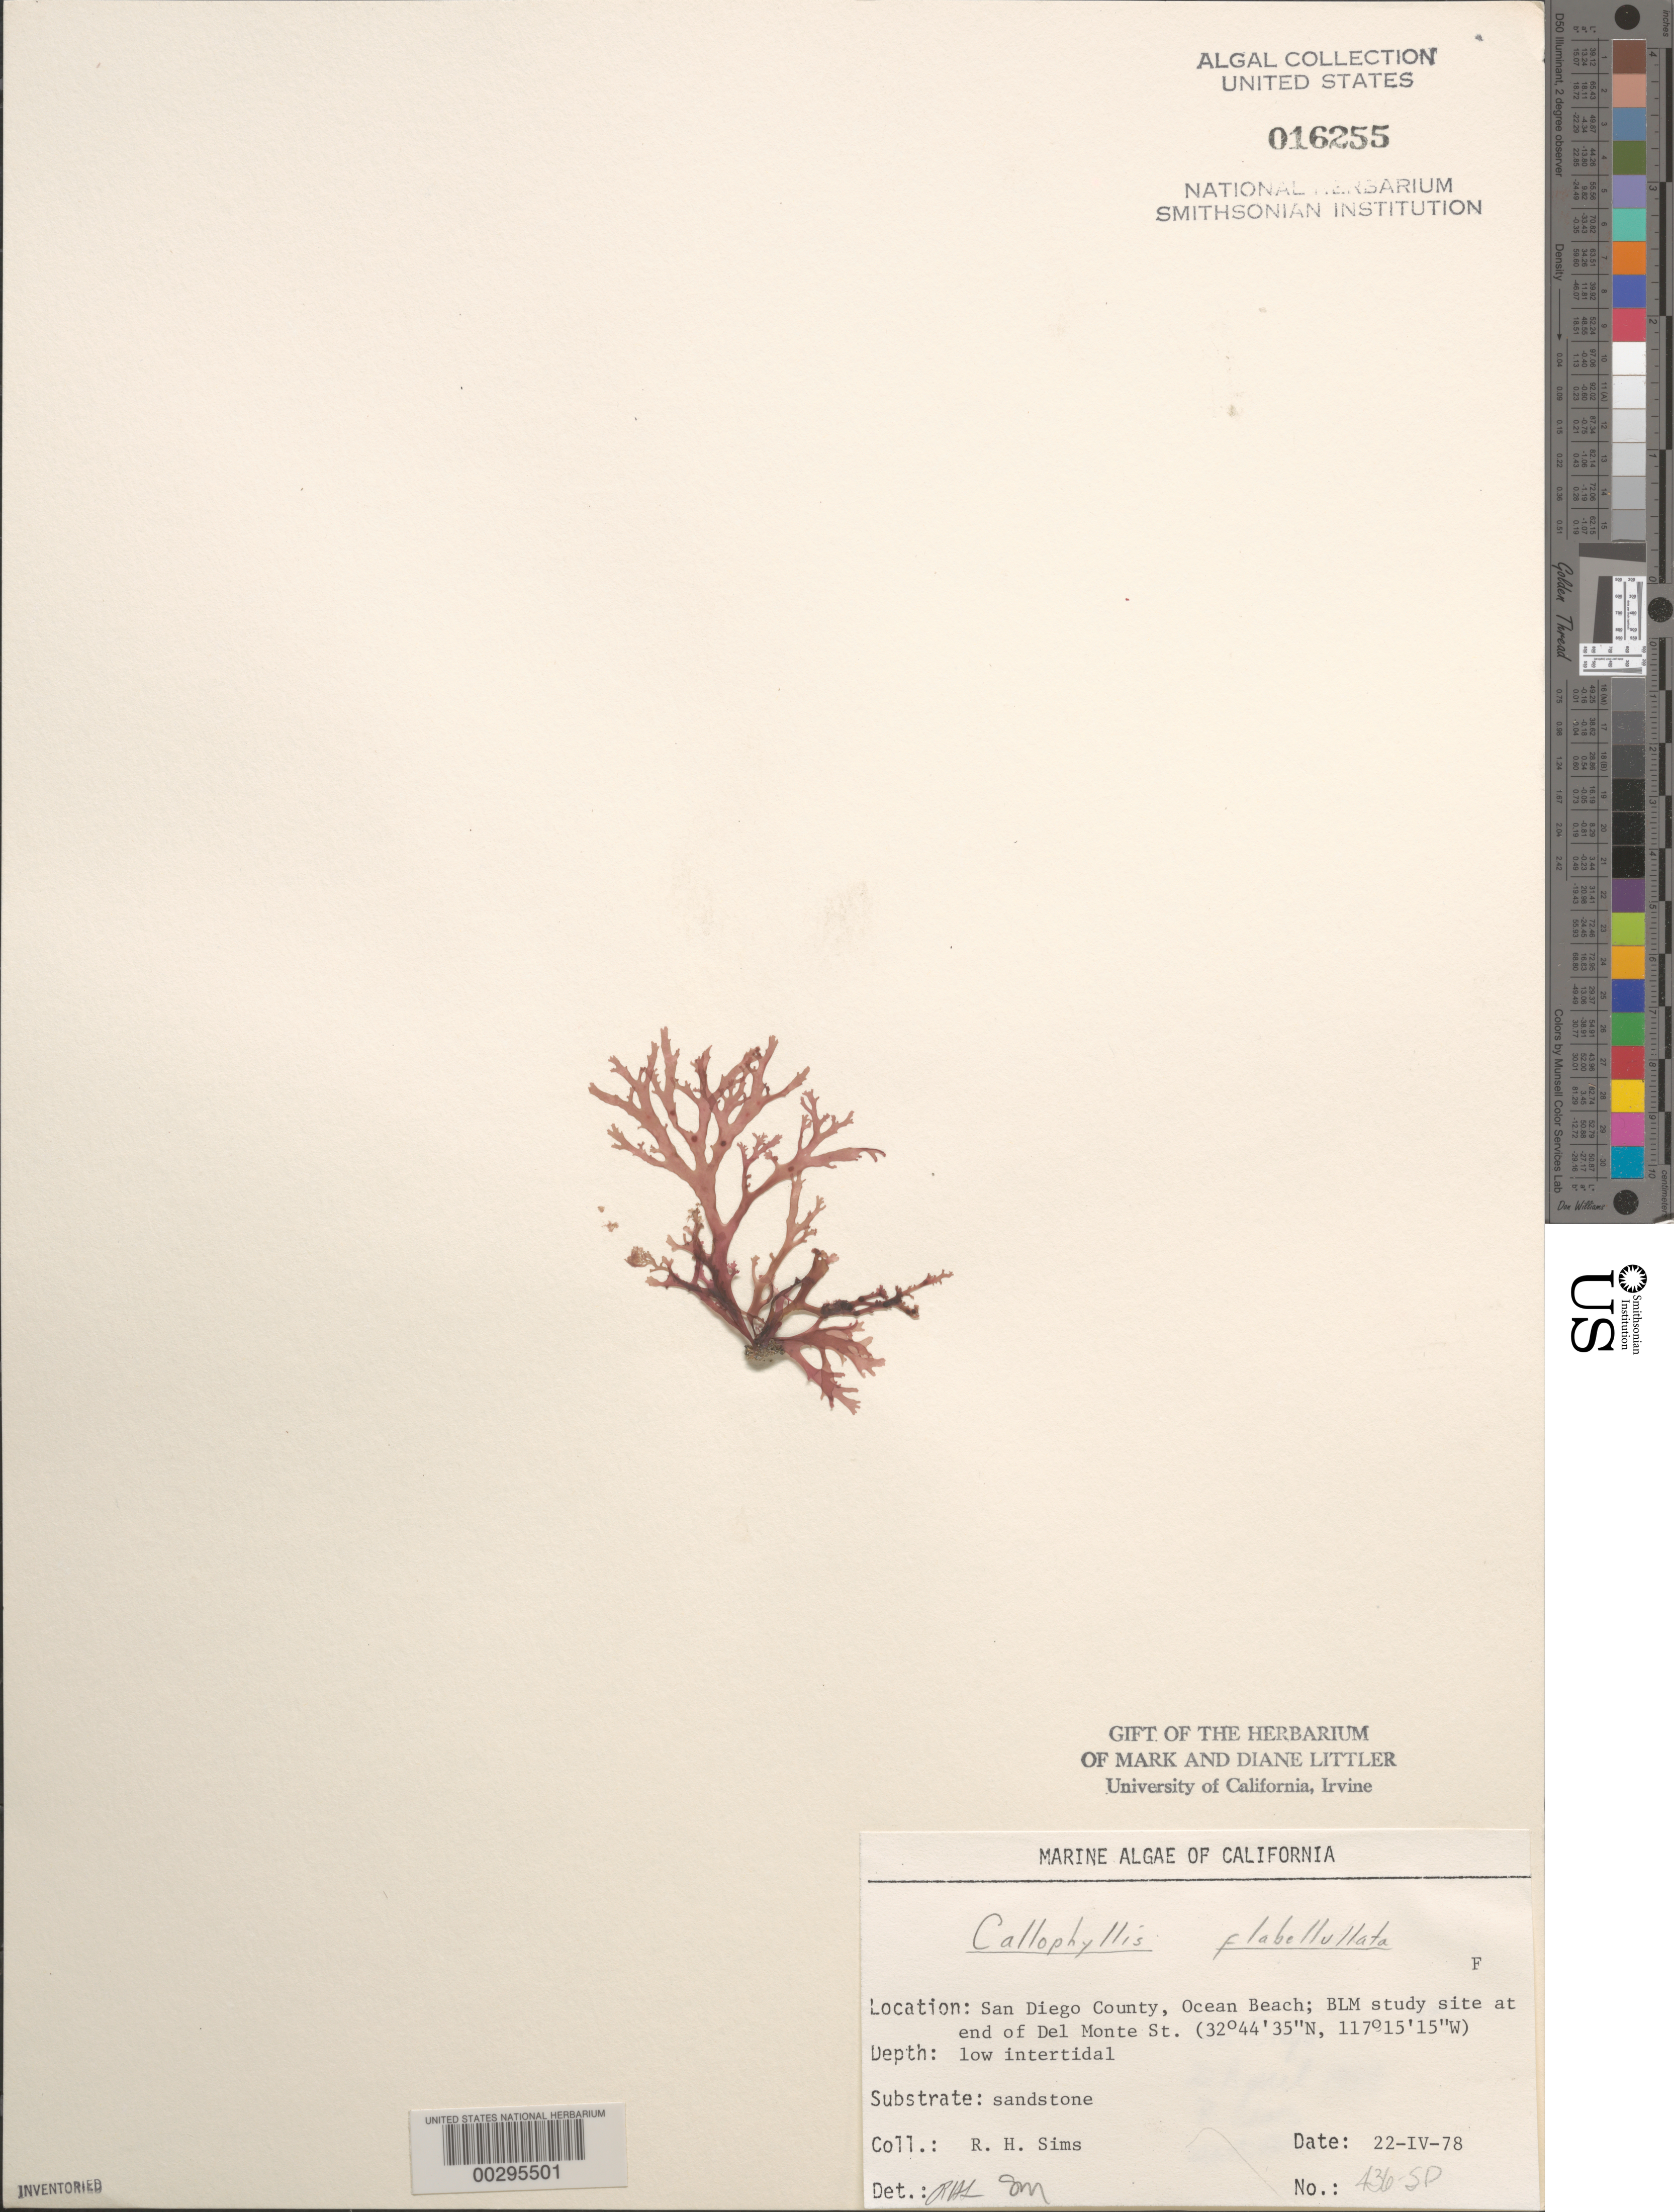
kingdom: Plantae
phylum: Rhodophyta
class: Florideophyceae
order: Gigartinales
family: Kallymeniaceae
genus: Callophyllis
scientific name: Callophyllis flabellulata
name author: Harv.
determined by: Sims, Robert H.; Murray, S. N.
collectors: R. H. Sims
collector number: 436-sd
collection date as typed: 22 Apr 1978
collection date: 1978-04-22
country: United States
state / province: California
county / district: San Diego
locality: Ocean Beach, end of Del Monte Street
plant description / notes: BLM-SOCALBIGHT Rocky Intertidal Survey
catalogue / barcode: US 16255